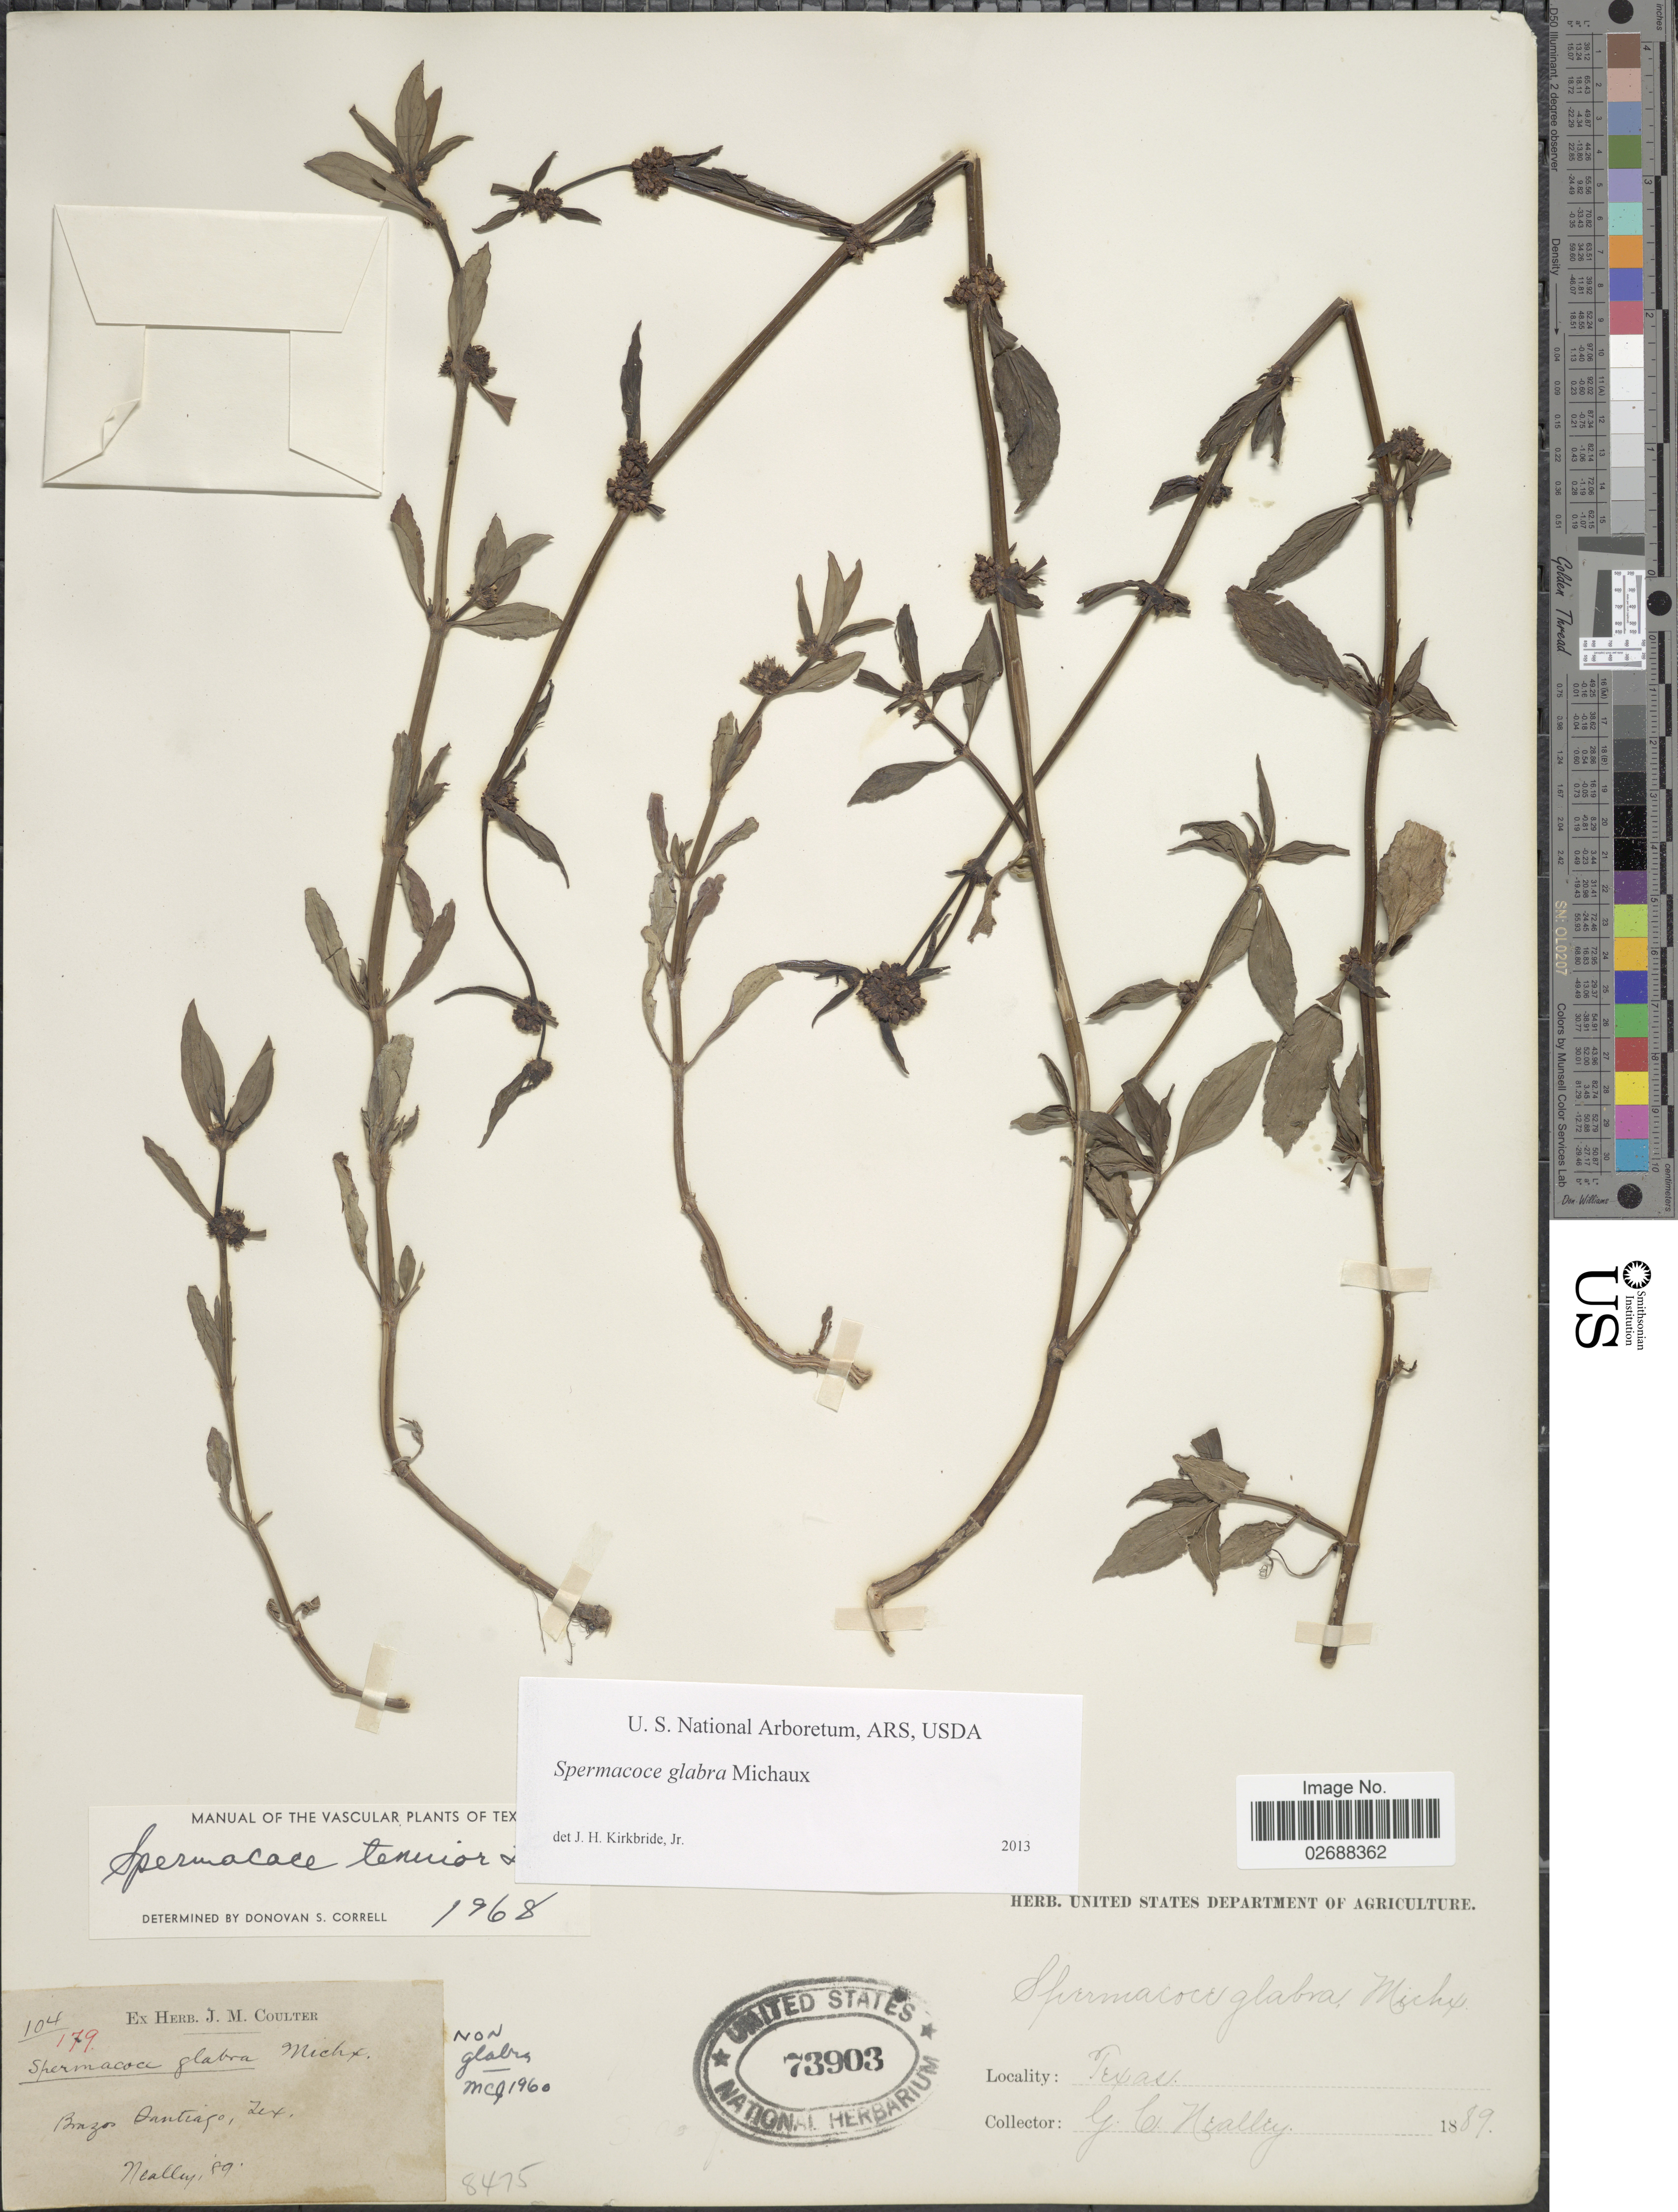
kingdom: Plantae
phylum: Tracheophyta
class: Magnoliopsida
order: Gentianales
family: Rubiaceae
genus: Spermacoce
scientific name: Spermacoce glabra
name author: Michx.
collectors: G. C. Nealley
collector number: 104/179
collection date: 1889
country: United States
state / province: Texas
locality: Brazos Santiago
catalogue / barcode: US 73903